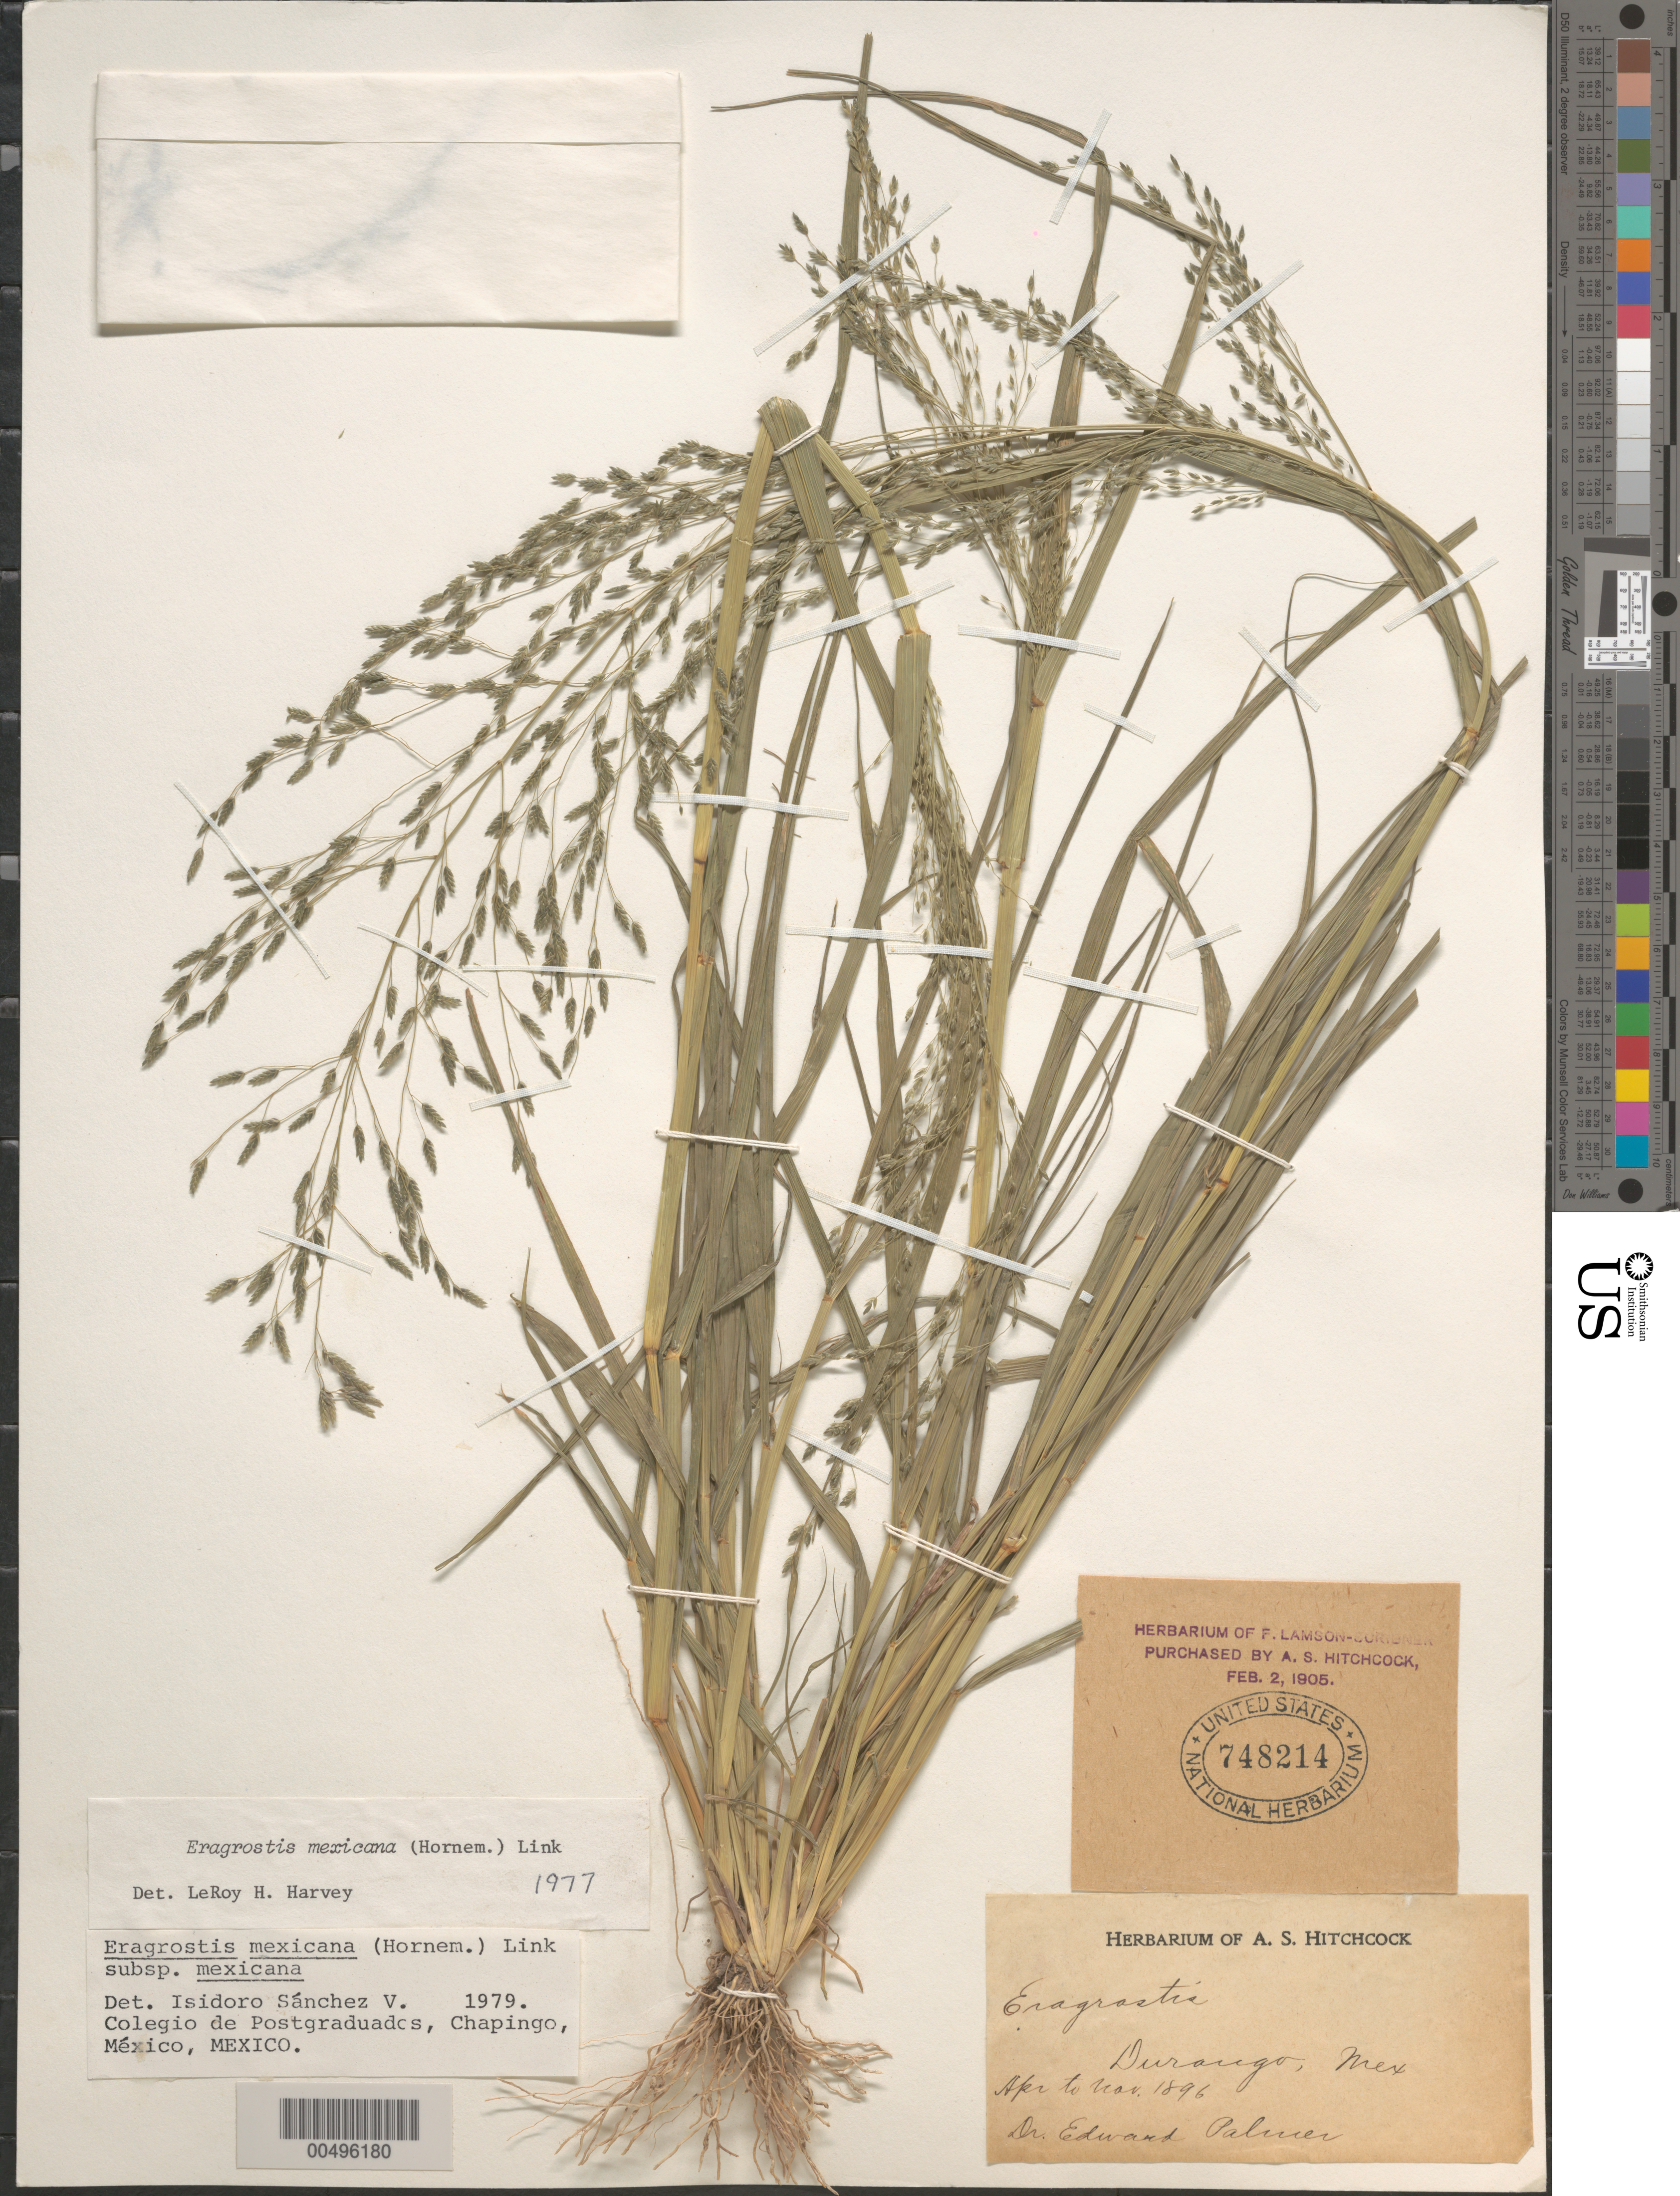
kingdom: Plantae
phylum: Tracheophyta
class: Liliopsida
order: Poales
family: Poaceae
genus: Eragrostis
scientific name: Eragrostis mexicana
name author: (Hornem.) Link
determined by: Sánchez Vega, I. M.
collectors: E. Palmer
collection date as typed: Apr 1896 to Nov 1896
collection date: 1896-04/1896-11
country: Mexico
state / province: Durango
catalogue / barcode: US 748214